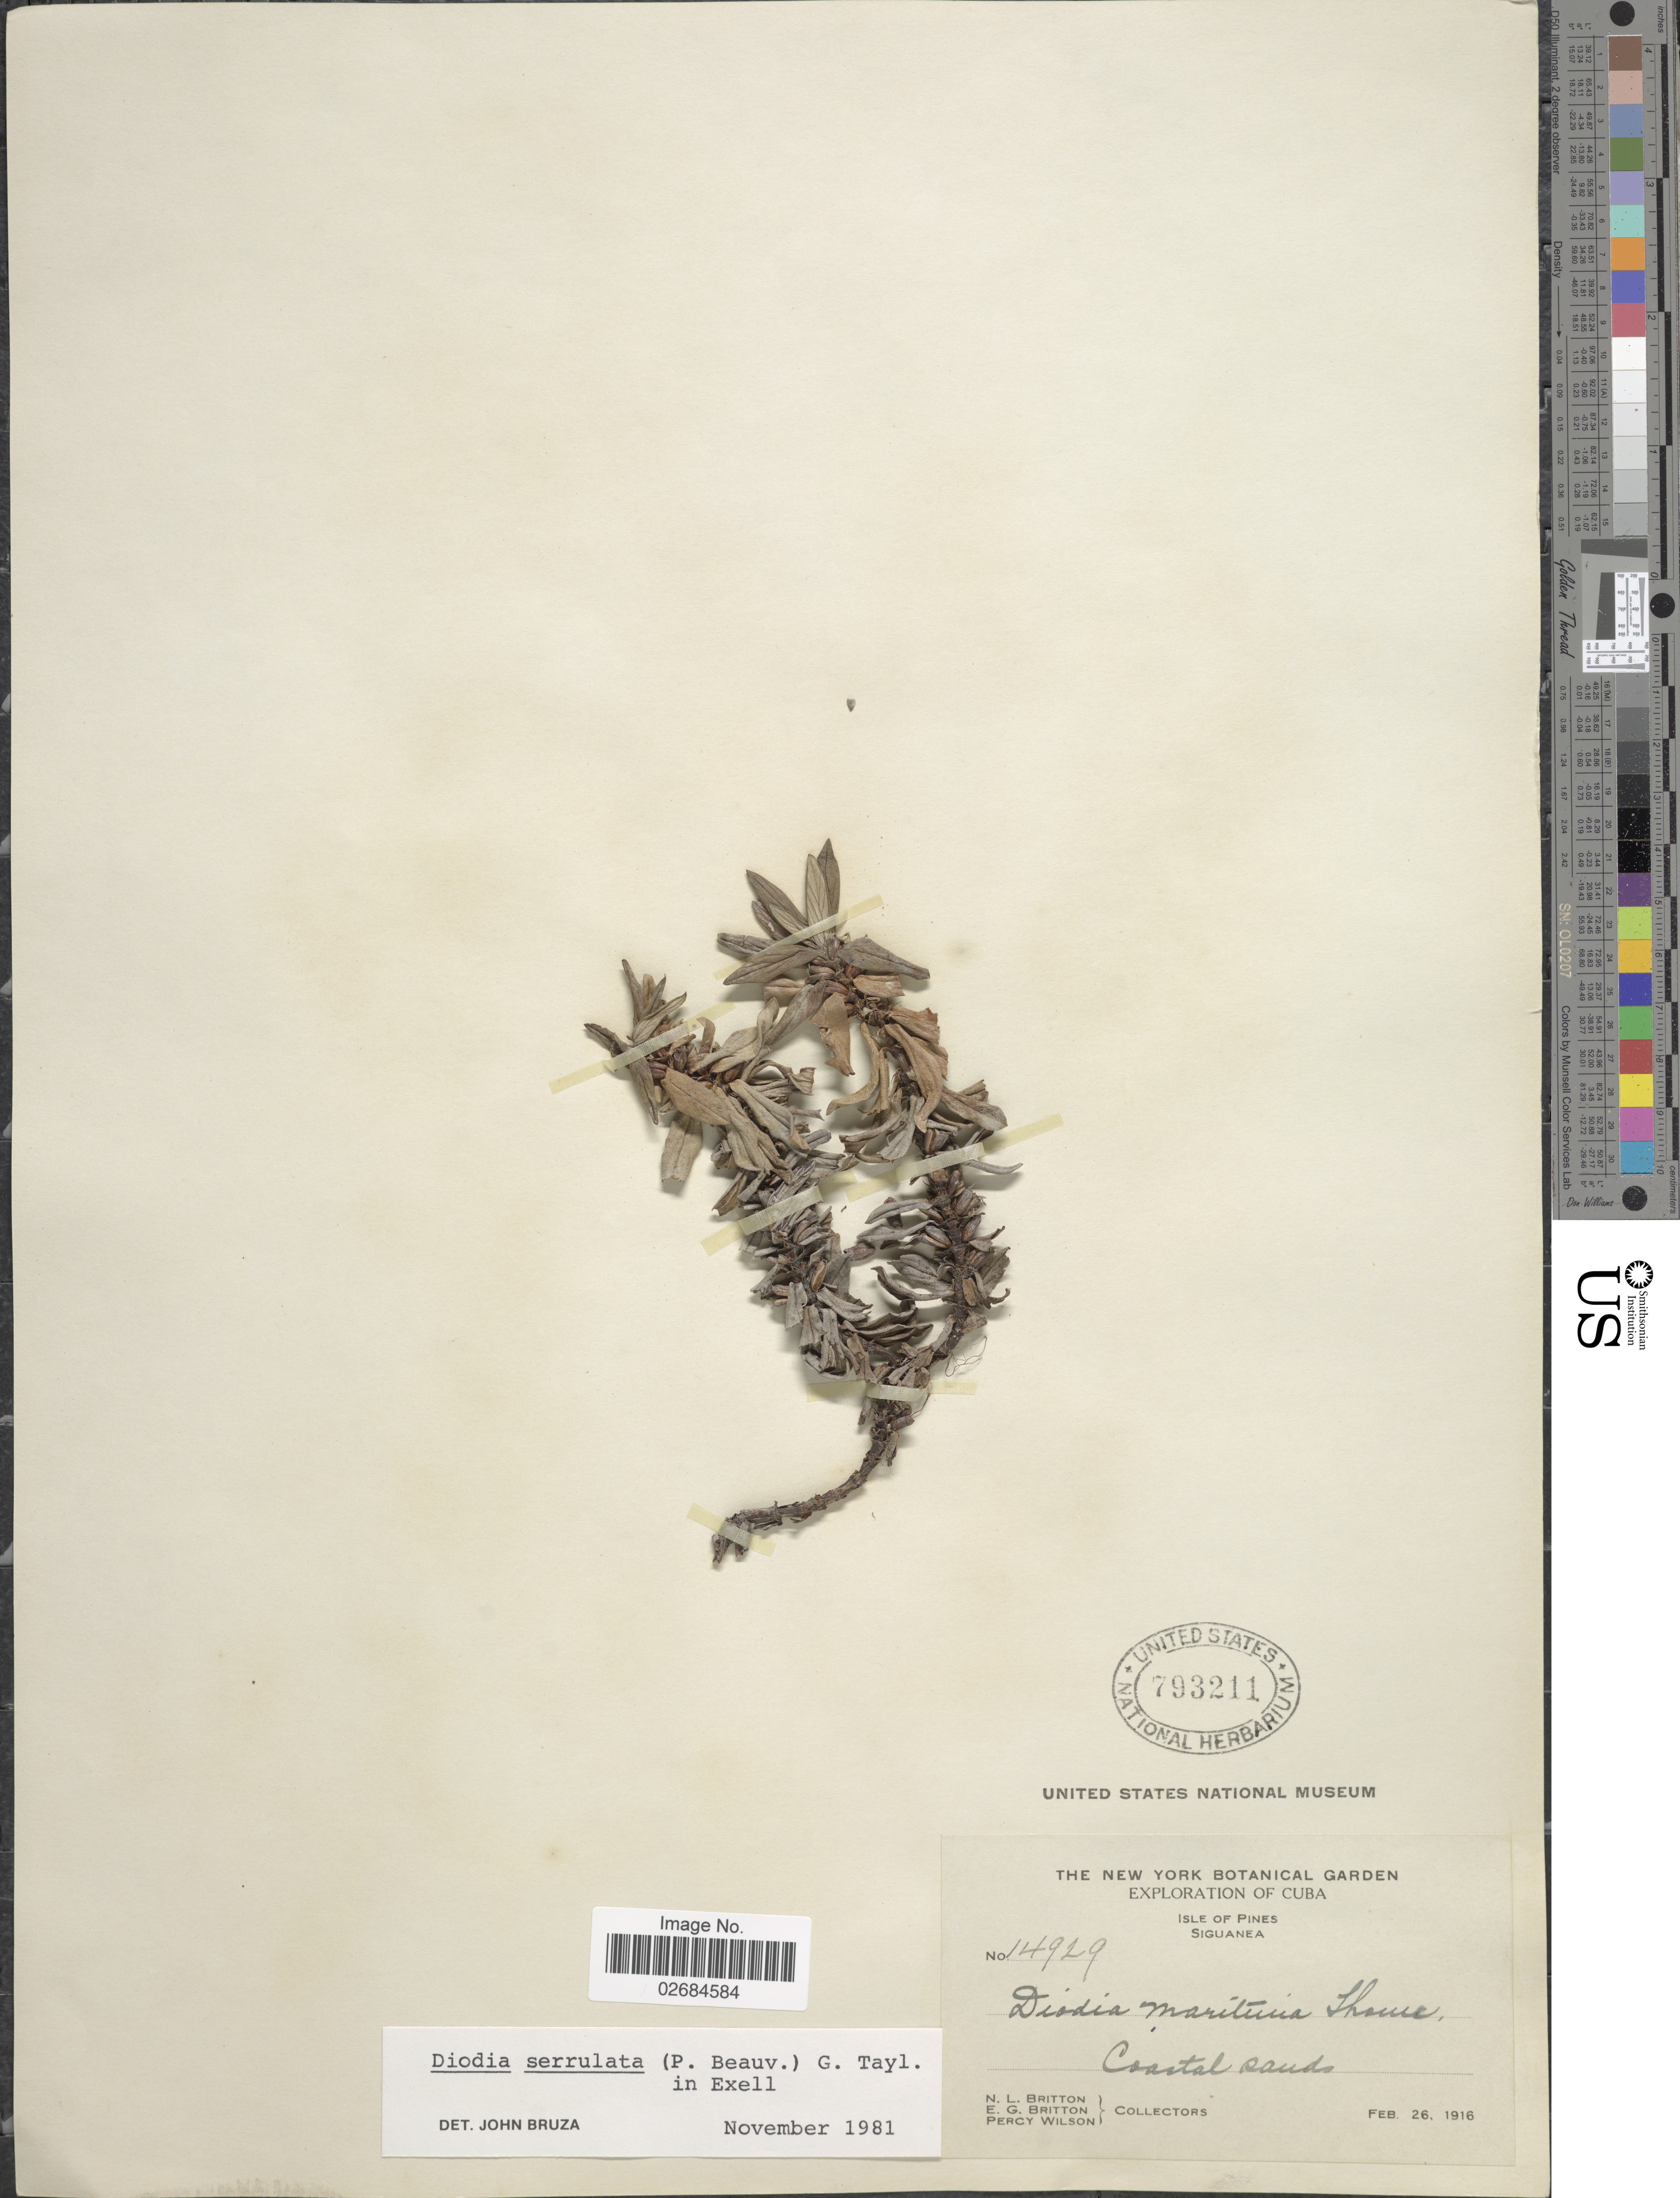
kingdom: Plantae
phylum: Tracheophyta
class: Magnoliopsida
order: Gentianales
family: Rubiaceae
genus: Diodia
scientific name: Diodia serrulata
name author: (P. Beauv.) G. Taylor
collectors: N. Britton, E. G. Britton & P. Wilson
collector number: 14929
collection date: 1916-02-26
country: Cuba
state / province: Isla de la Juventud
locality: Isle of Pines. Siguanea.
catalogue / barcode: US 793211